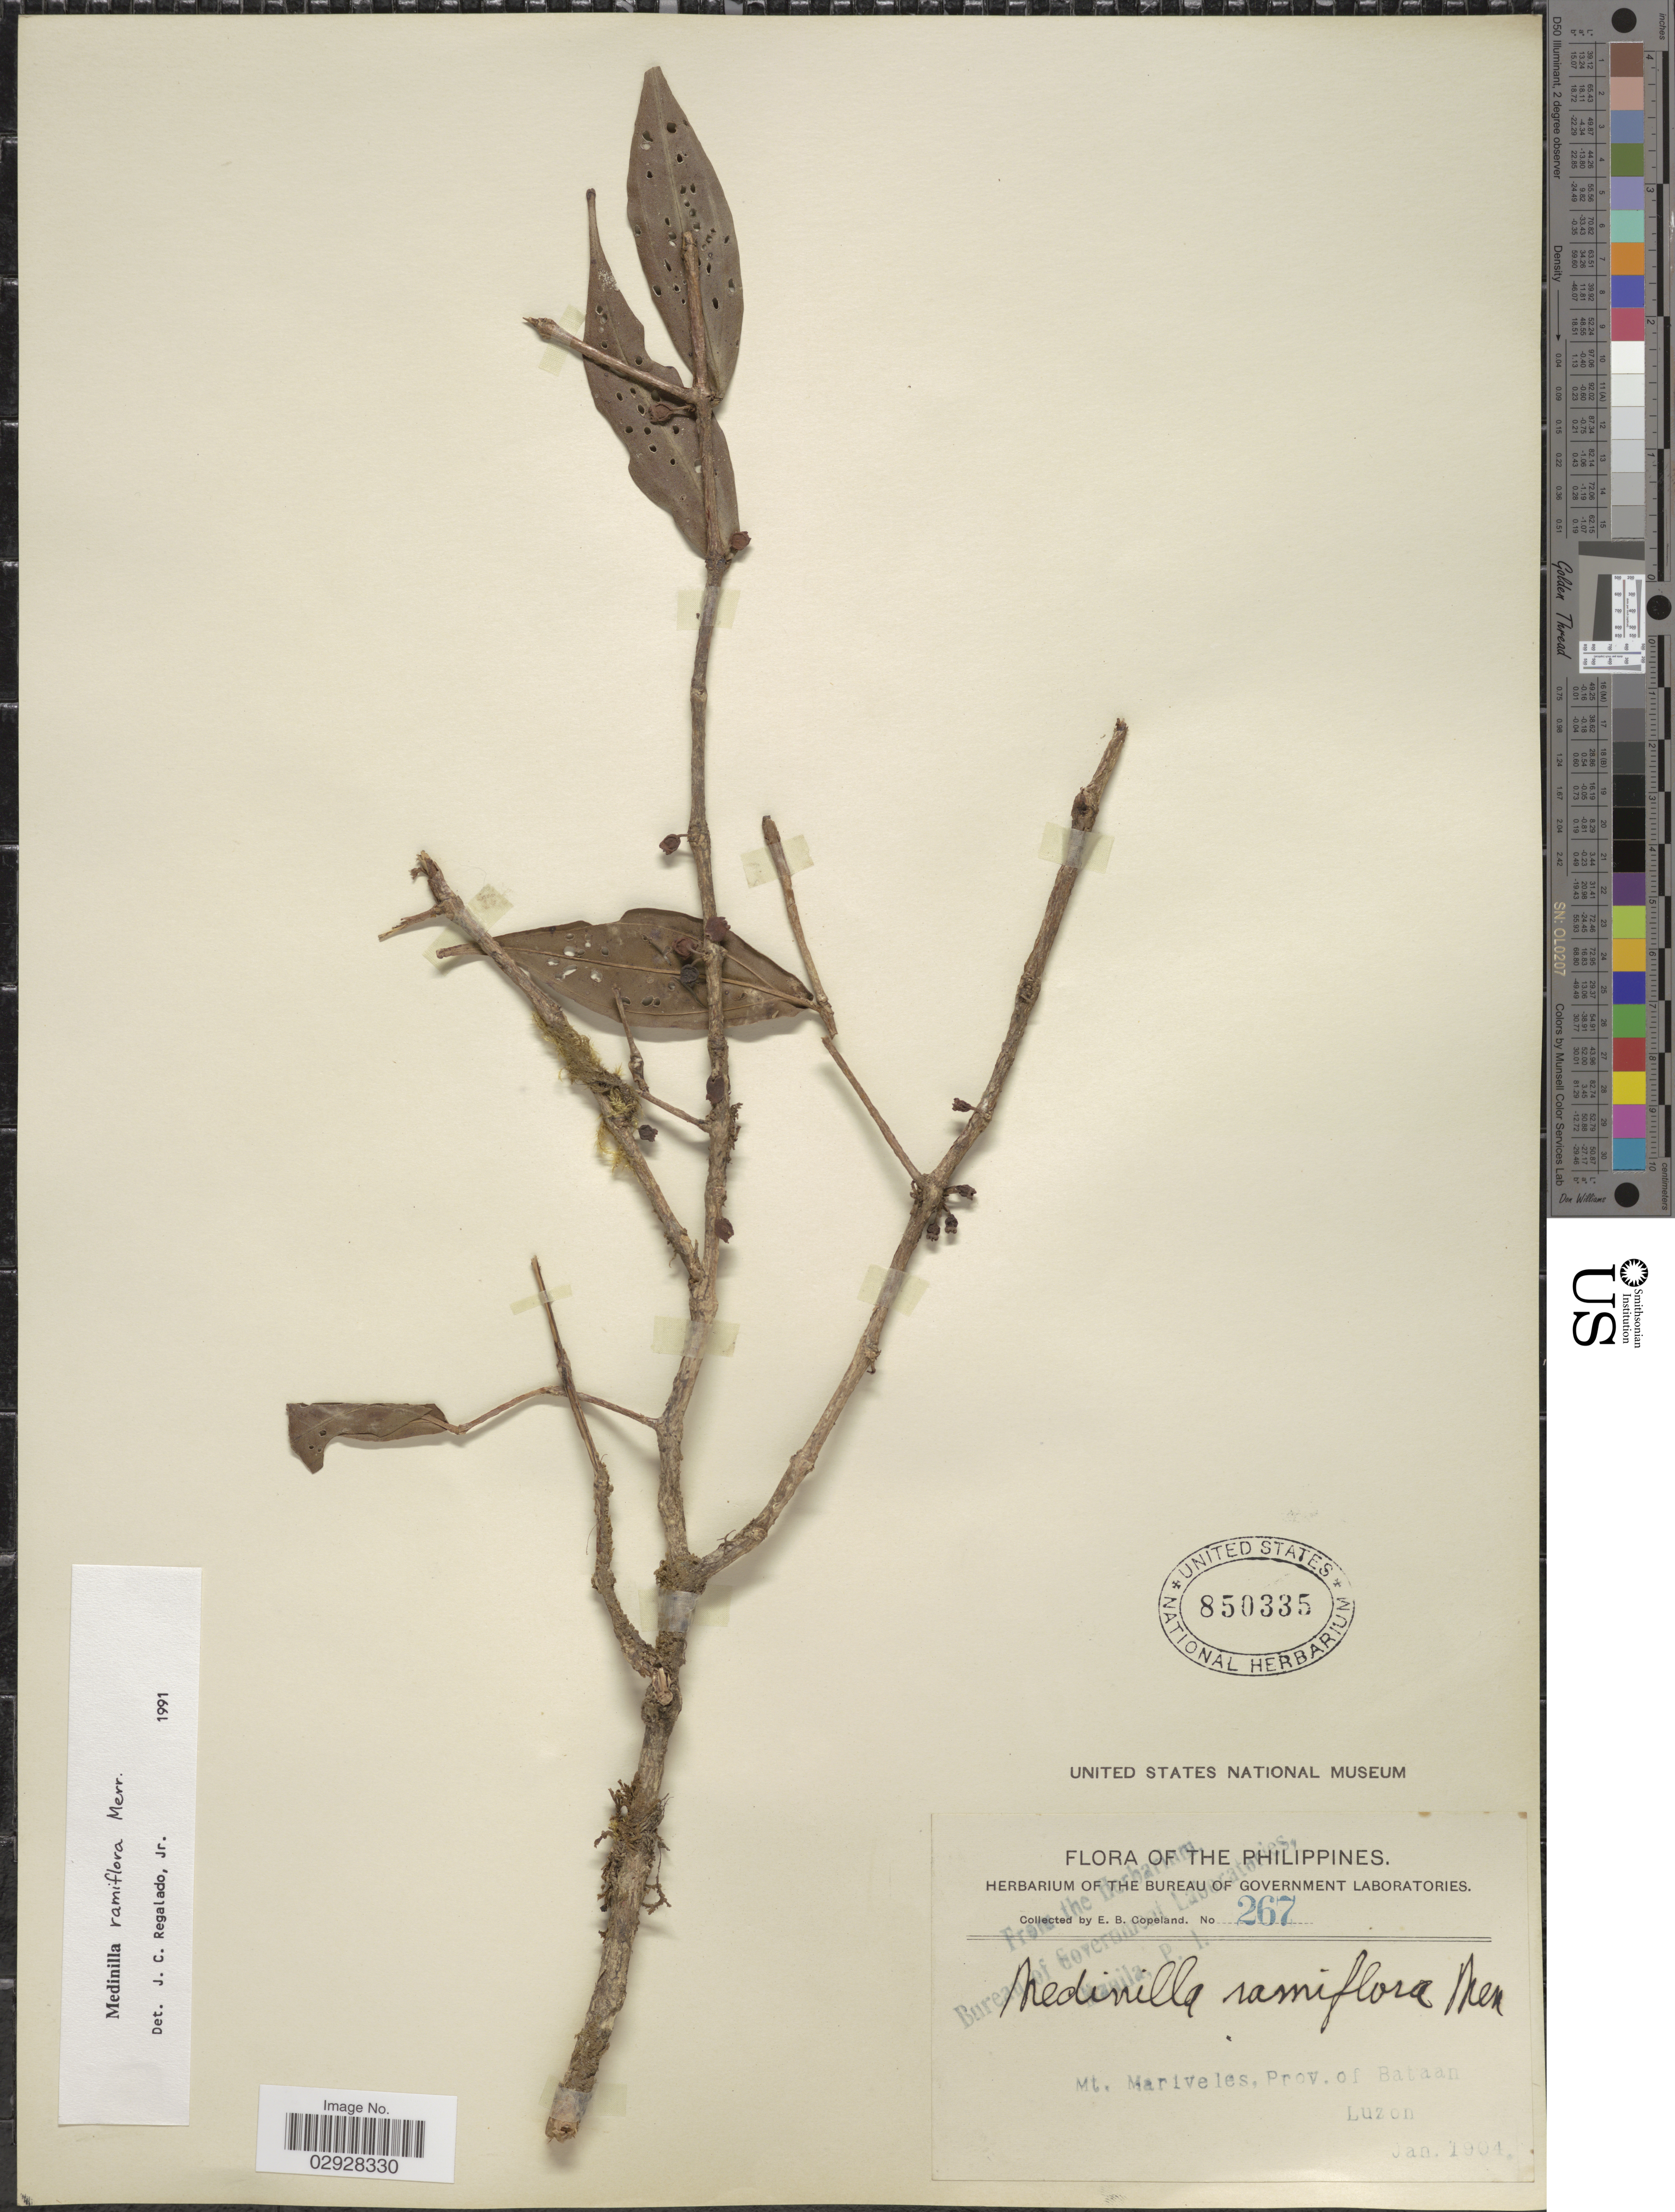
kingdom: Plantae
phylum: Tracheophyta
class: Magnoliopsida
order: Myrtales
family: Melastomataceae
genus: Medinilla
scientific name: Medinilla ramiflora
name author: Merr.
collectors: E. B. Copeland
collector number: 267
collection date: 1904-01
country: Philippines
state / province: Central Luzon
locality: Mt. Mariveles, Prov. of Bataan, Luzon.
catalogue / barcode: US 850335